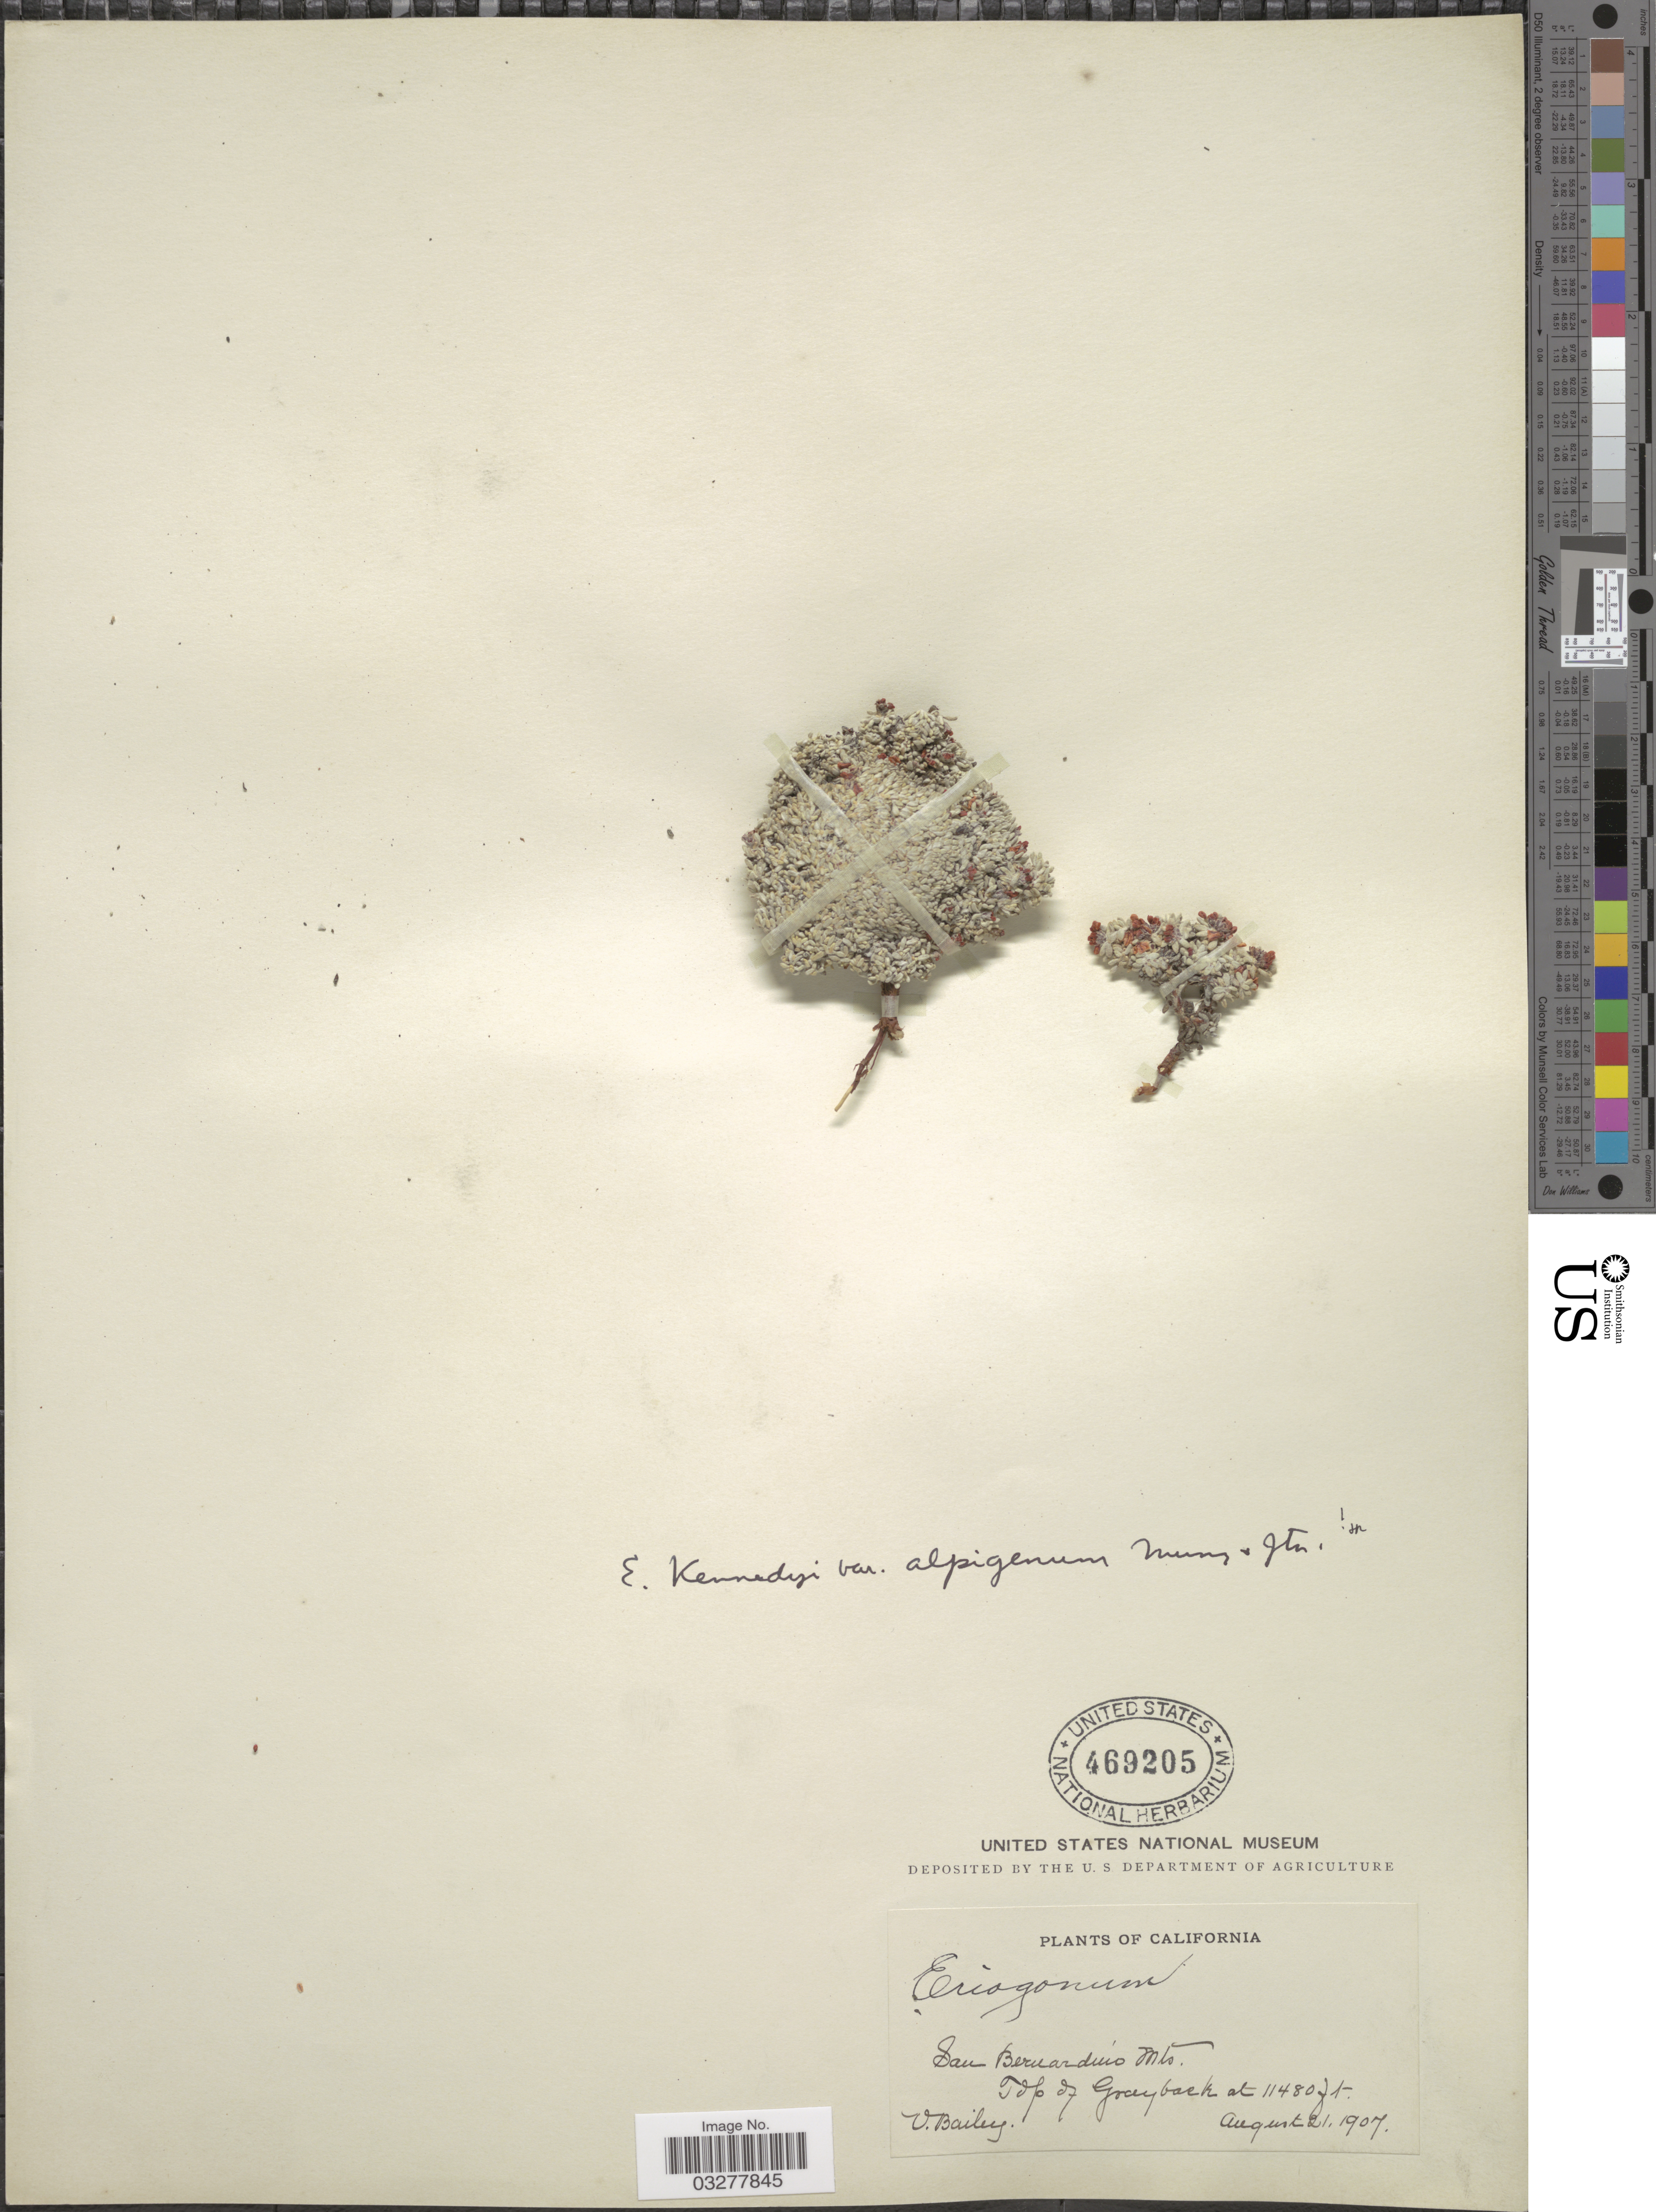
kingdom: Plantae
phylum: Tracheophyta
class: Magnoliopsida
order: Caryophyllales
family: Polygonaceae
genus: Eriogonum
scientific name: Eriogonum kennedyi var. alpigenum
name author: (Munz & I.M. Johnst.) Munz & I.M. Johnst.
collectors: V. L. Bailey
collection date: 1907-08-21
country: United States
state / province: California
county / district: San Bernardino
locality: San Bernardino Mts. Top of Grayback.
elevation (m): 3499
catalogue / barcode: US 469205